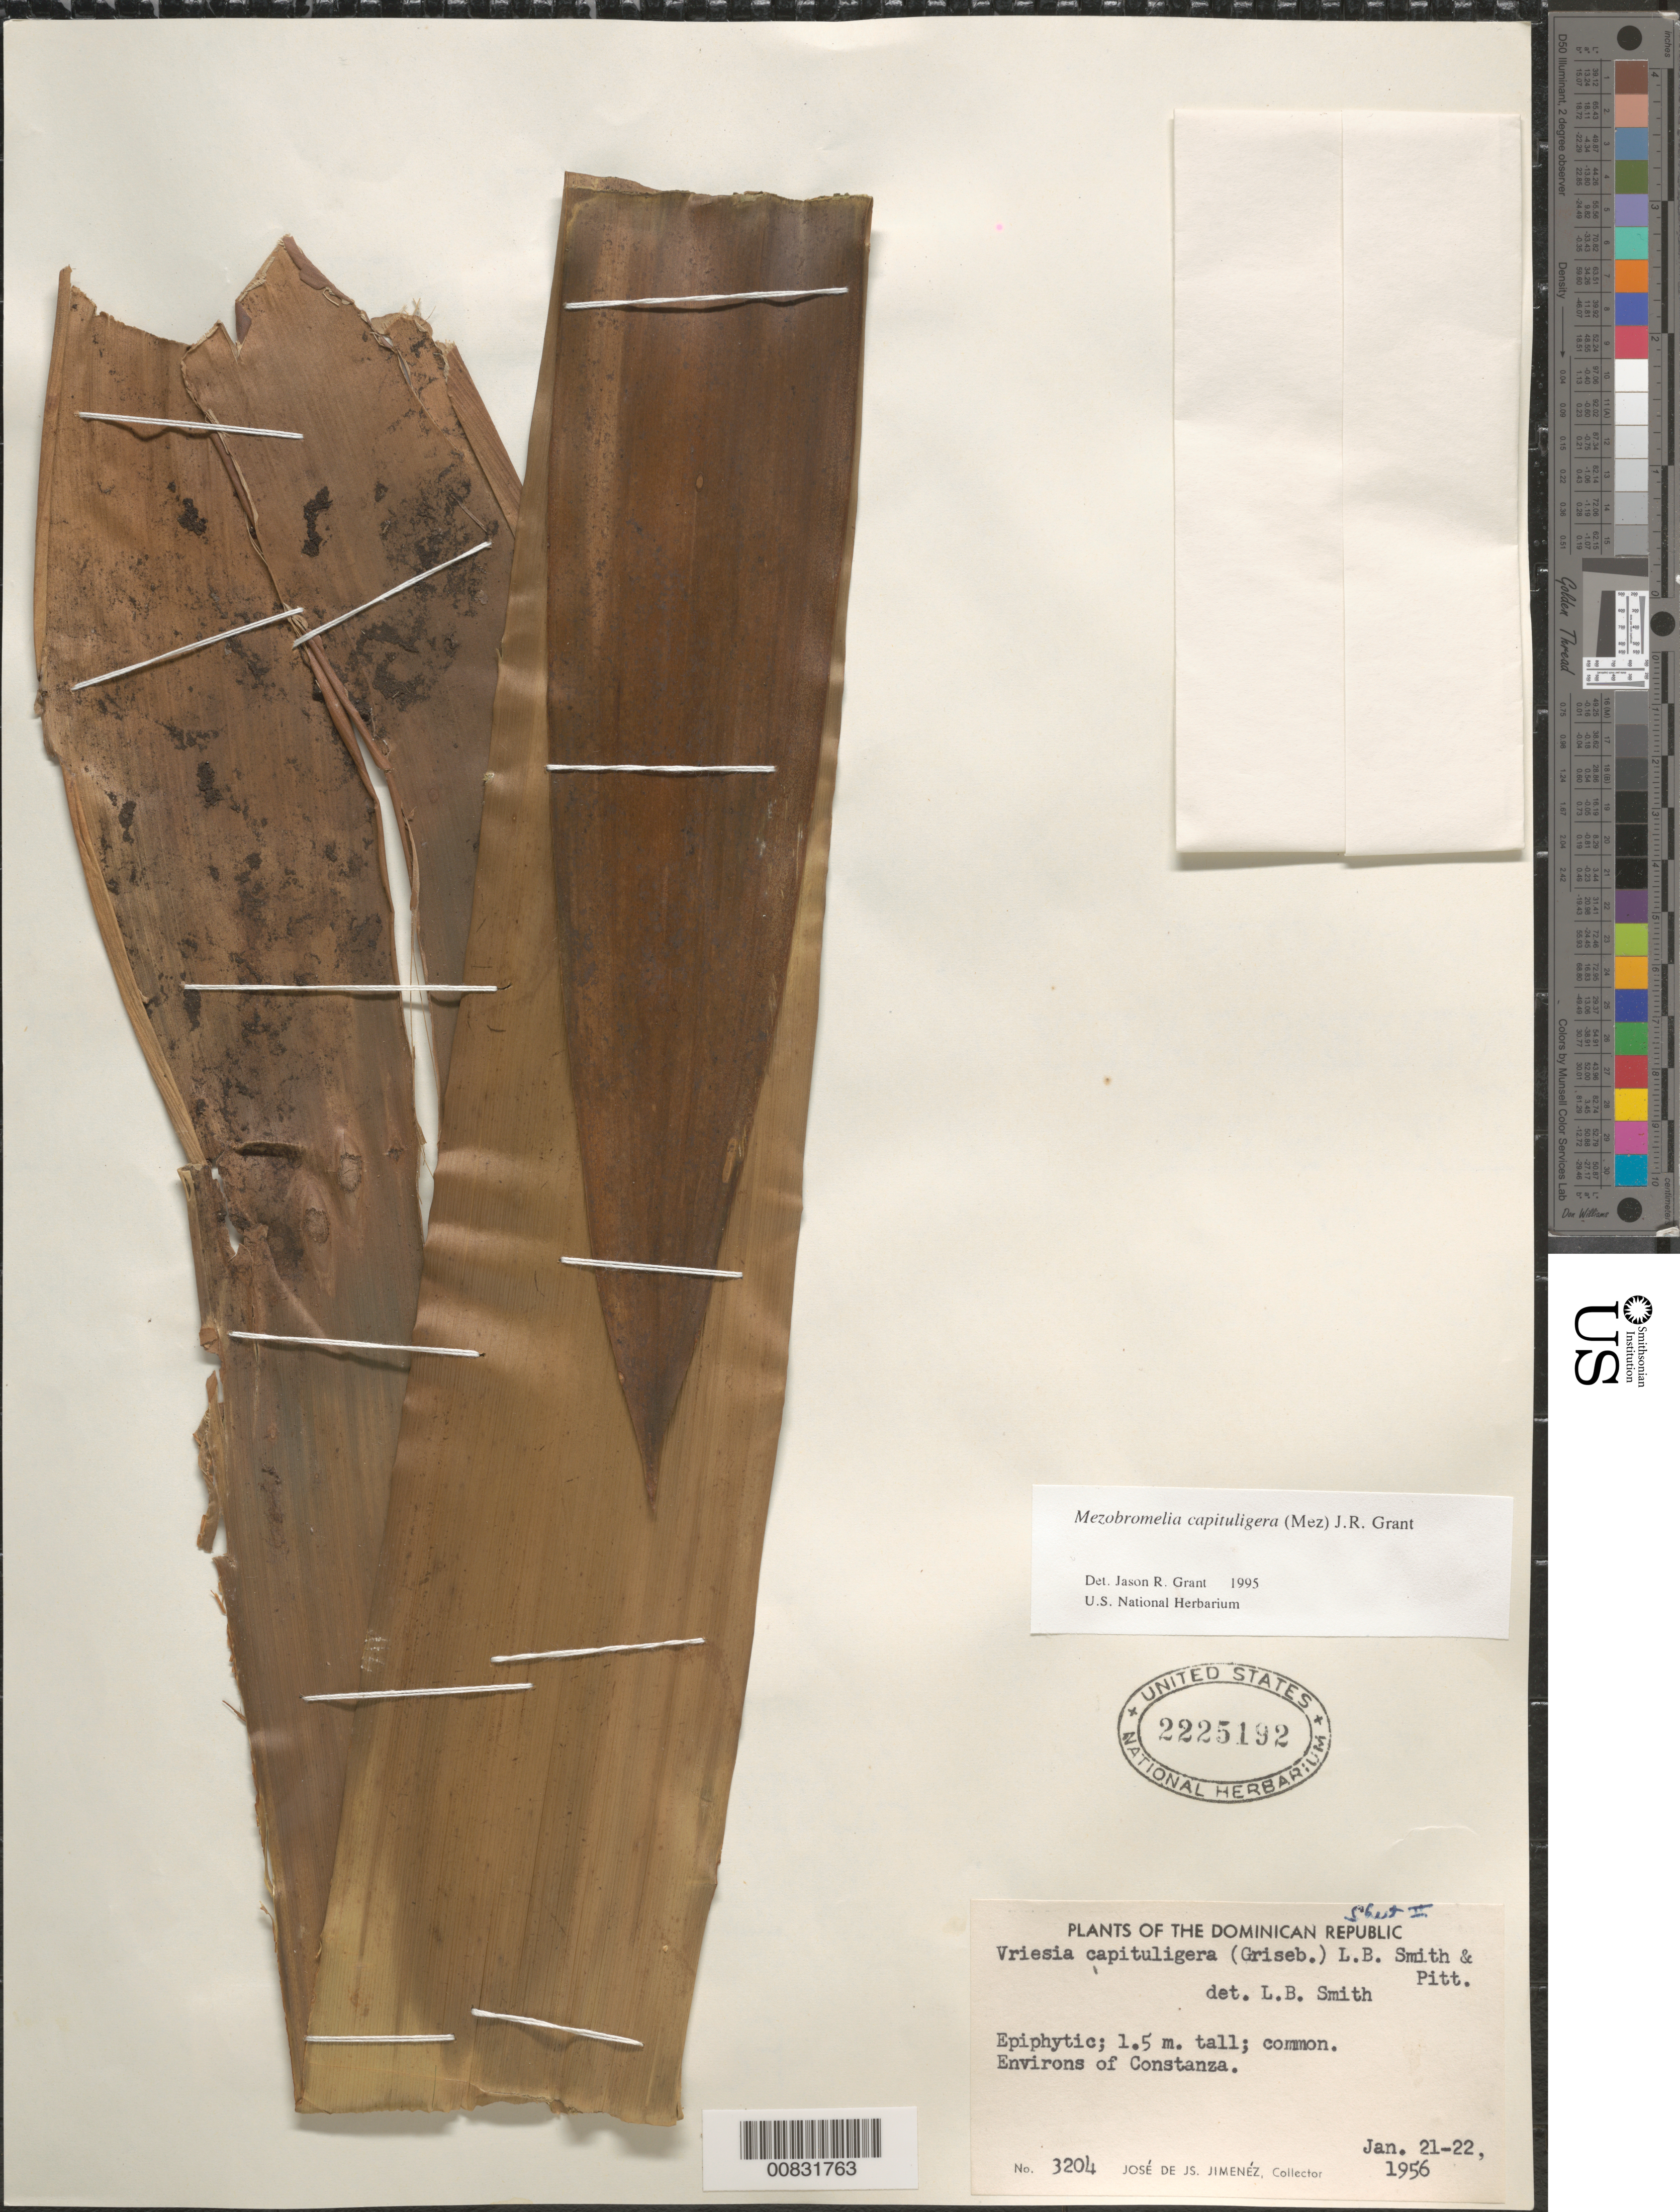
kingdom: Plantae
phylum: Tracheophyta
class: Liliopsida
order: Poales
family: Bromeliaceae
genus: Mezobromelia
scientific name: Mezobromelia capituligera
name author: (Griseb.) J.R. Grant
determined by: Grant, J. R., (SWITZERLAND)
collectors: J. J. Jiménez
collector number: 3204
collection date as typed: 21 Jan 1956 to 22 Jan 1956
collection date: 1956-01-21/1956-01-22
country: Dominican Republic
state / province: La Vega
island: Hispaniola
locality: Environs of Constanza.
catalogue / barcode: US 2225192